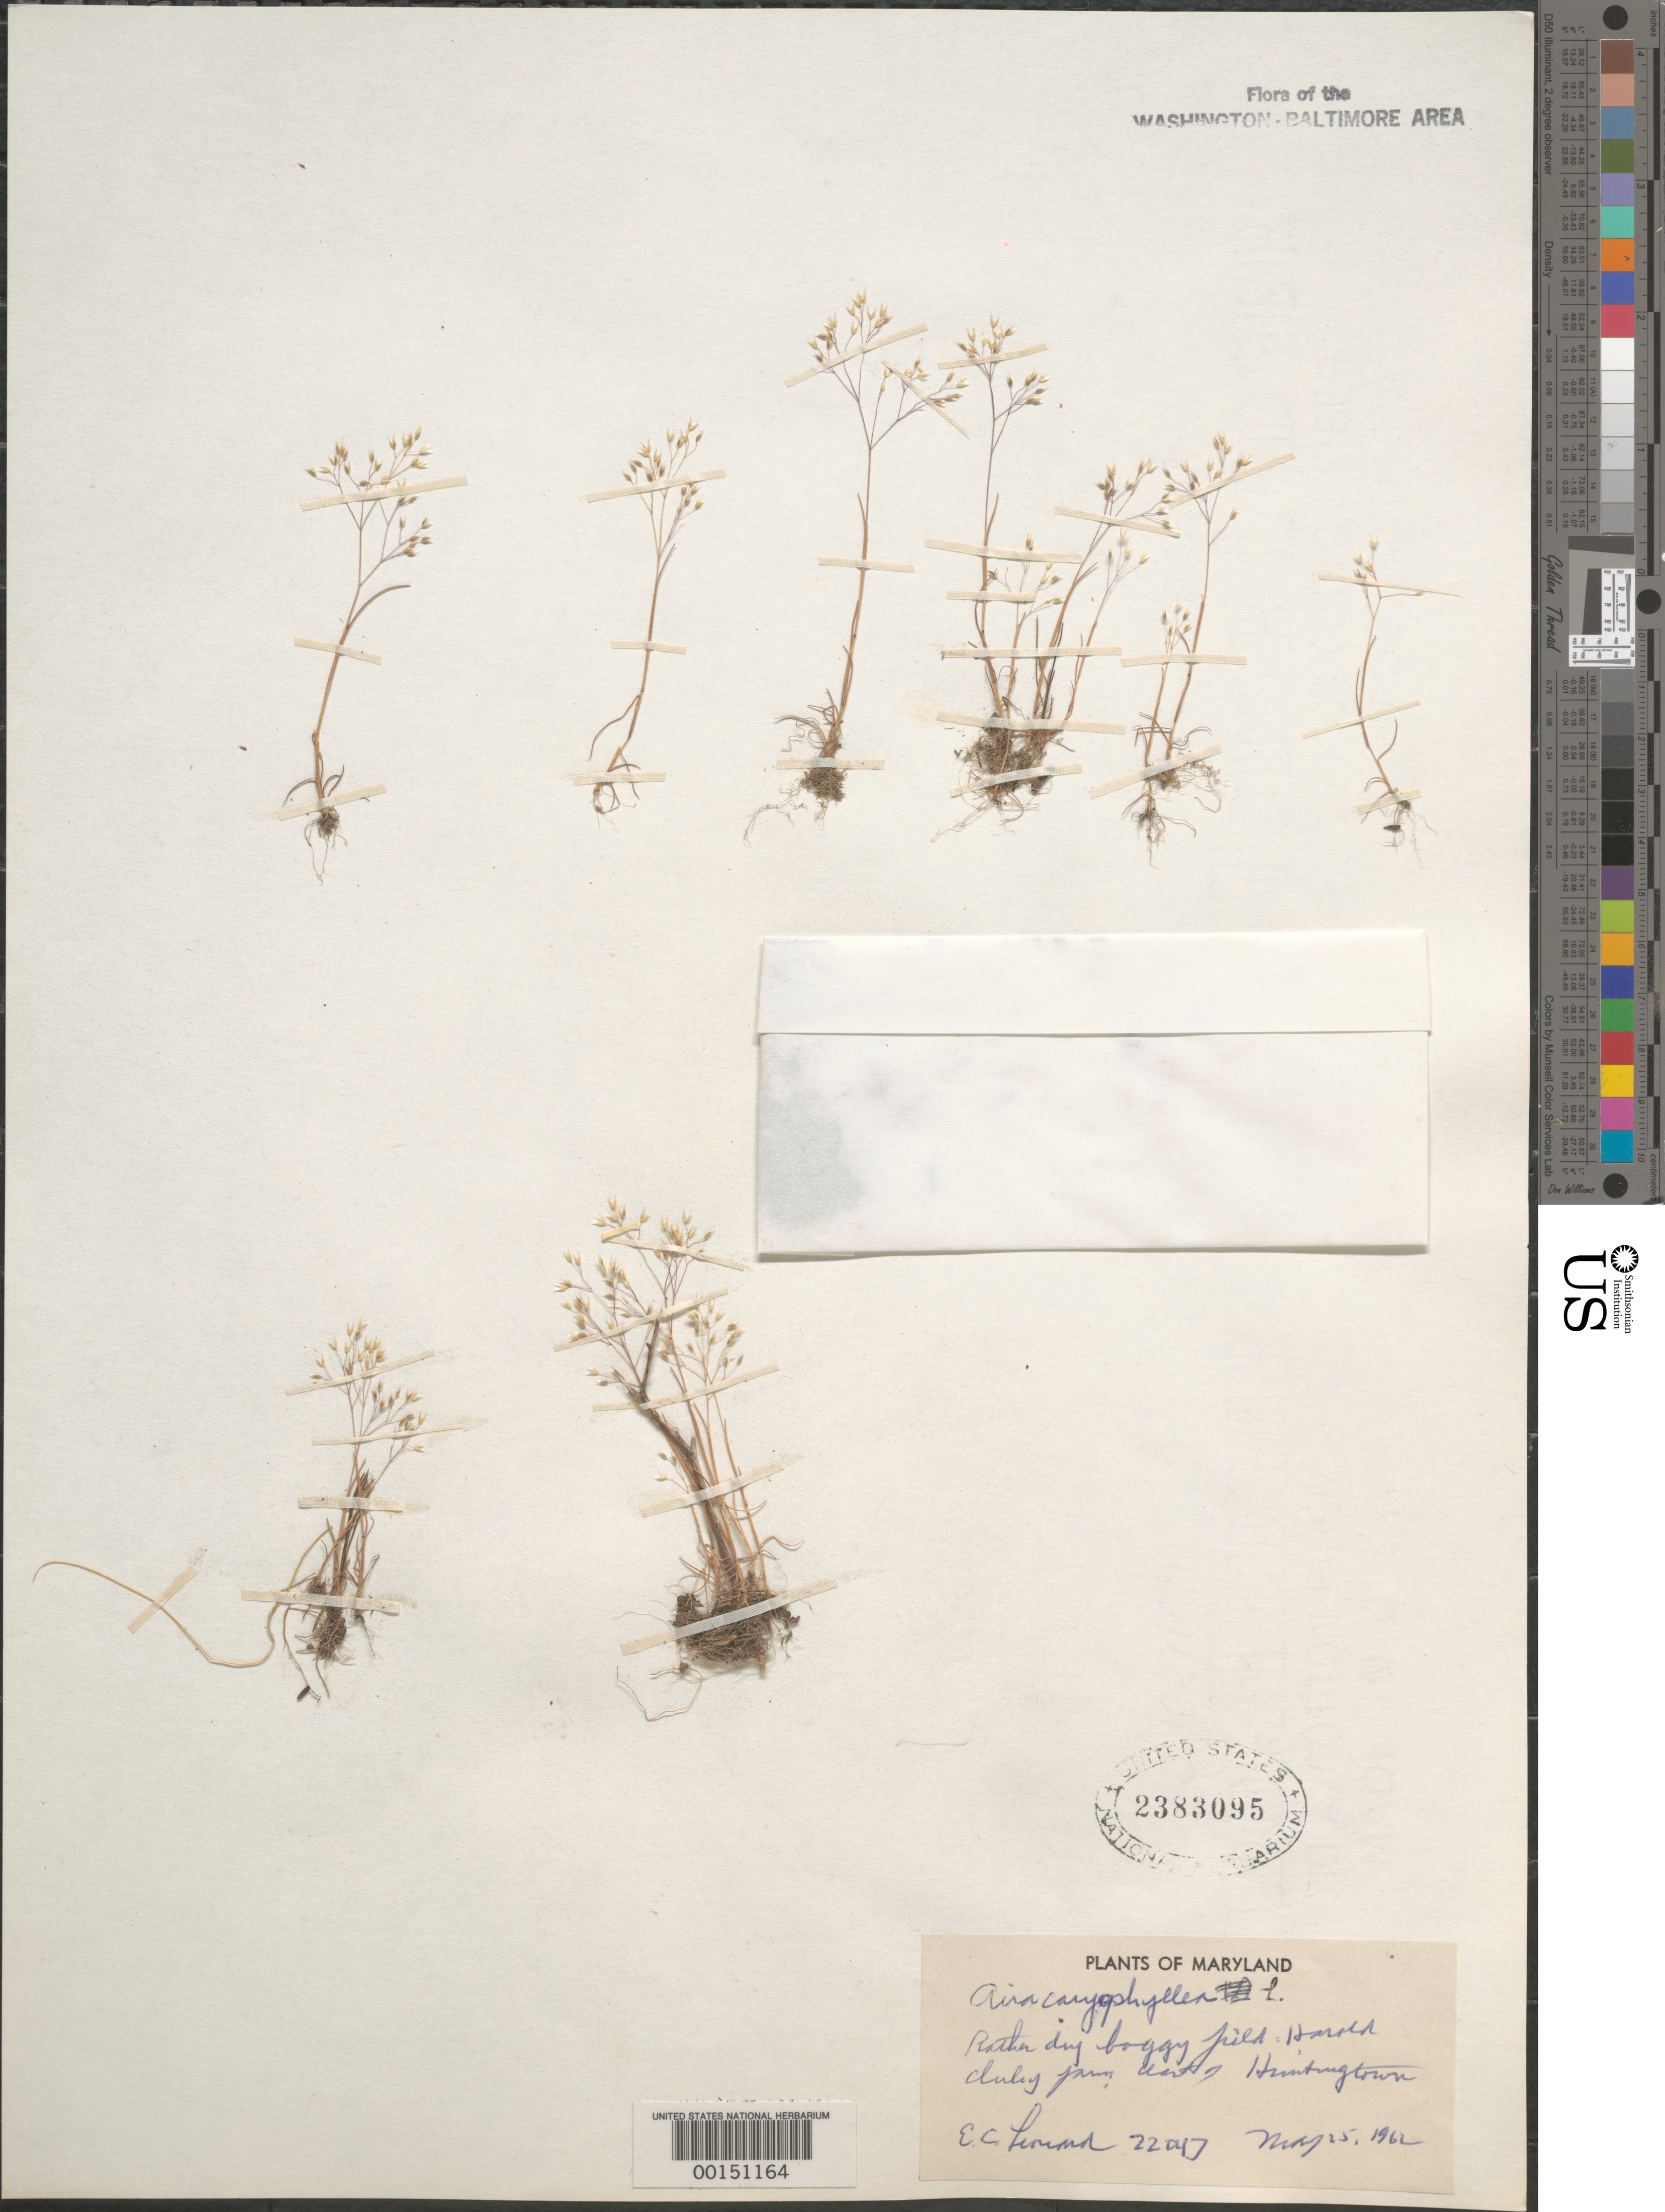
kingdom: Plantae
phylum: Tracheophyta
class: Liliopsida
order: Poales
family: Poaceae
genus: Aira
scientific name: Aira caryophyllea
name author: L.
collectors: E. C. Leonard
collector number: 22047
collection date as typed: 15 May 1962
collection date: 1962-05-15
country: United States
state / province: Maryland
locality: Harold Inley Farm, west of Huntington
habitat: Rather dry boggy field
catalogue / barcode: US 2383095